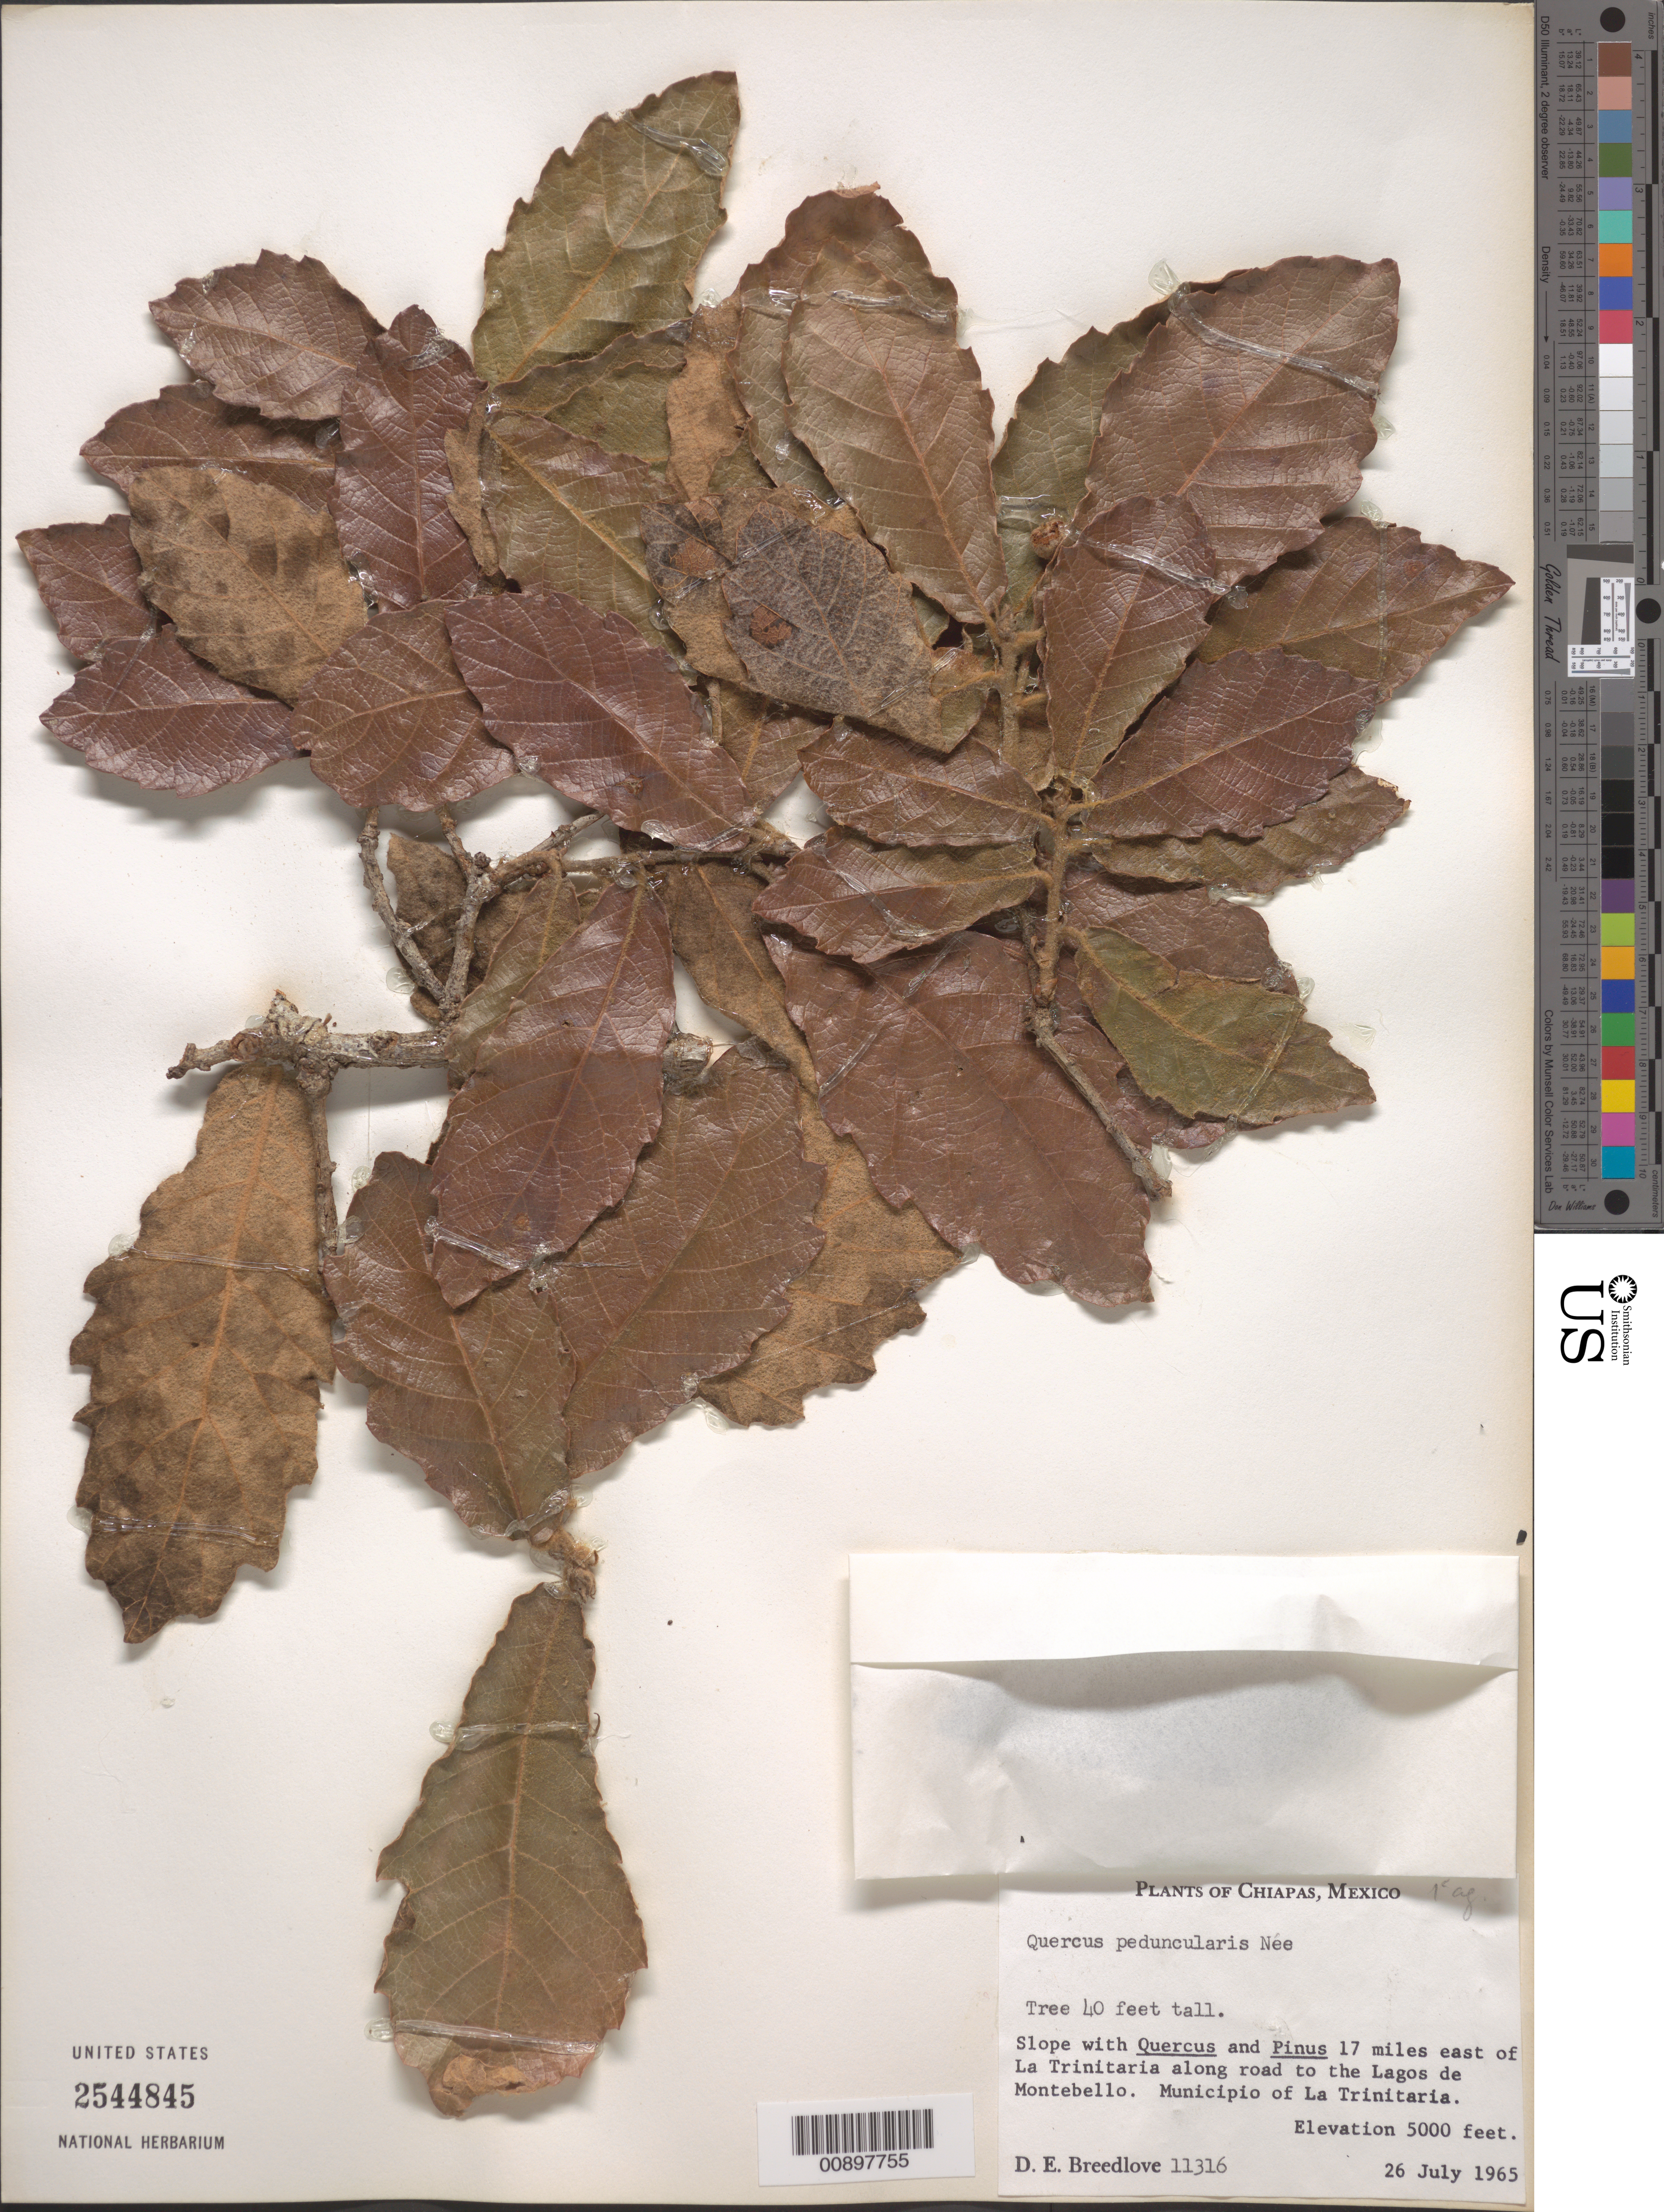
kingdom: Plantae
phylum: Tracheophyta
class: Magnoliopsida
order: Fagales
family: Fagaceae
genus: Quercus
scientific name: Quercus peduncularis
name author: Née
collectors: D. E. Breedlove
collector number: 11316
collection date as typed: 26 Jul 1965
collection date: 1965-07-26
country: Mexico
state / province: Chiapas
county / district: La Trinitaria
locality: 17 miles east of La Trinitaria along road to the Lagos de Montebello. Municipio of La Trinitaria, Chiapas.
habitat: Slope with Quercus and Pinus.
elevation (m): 1524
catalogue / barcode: US 2544845